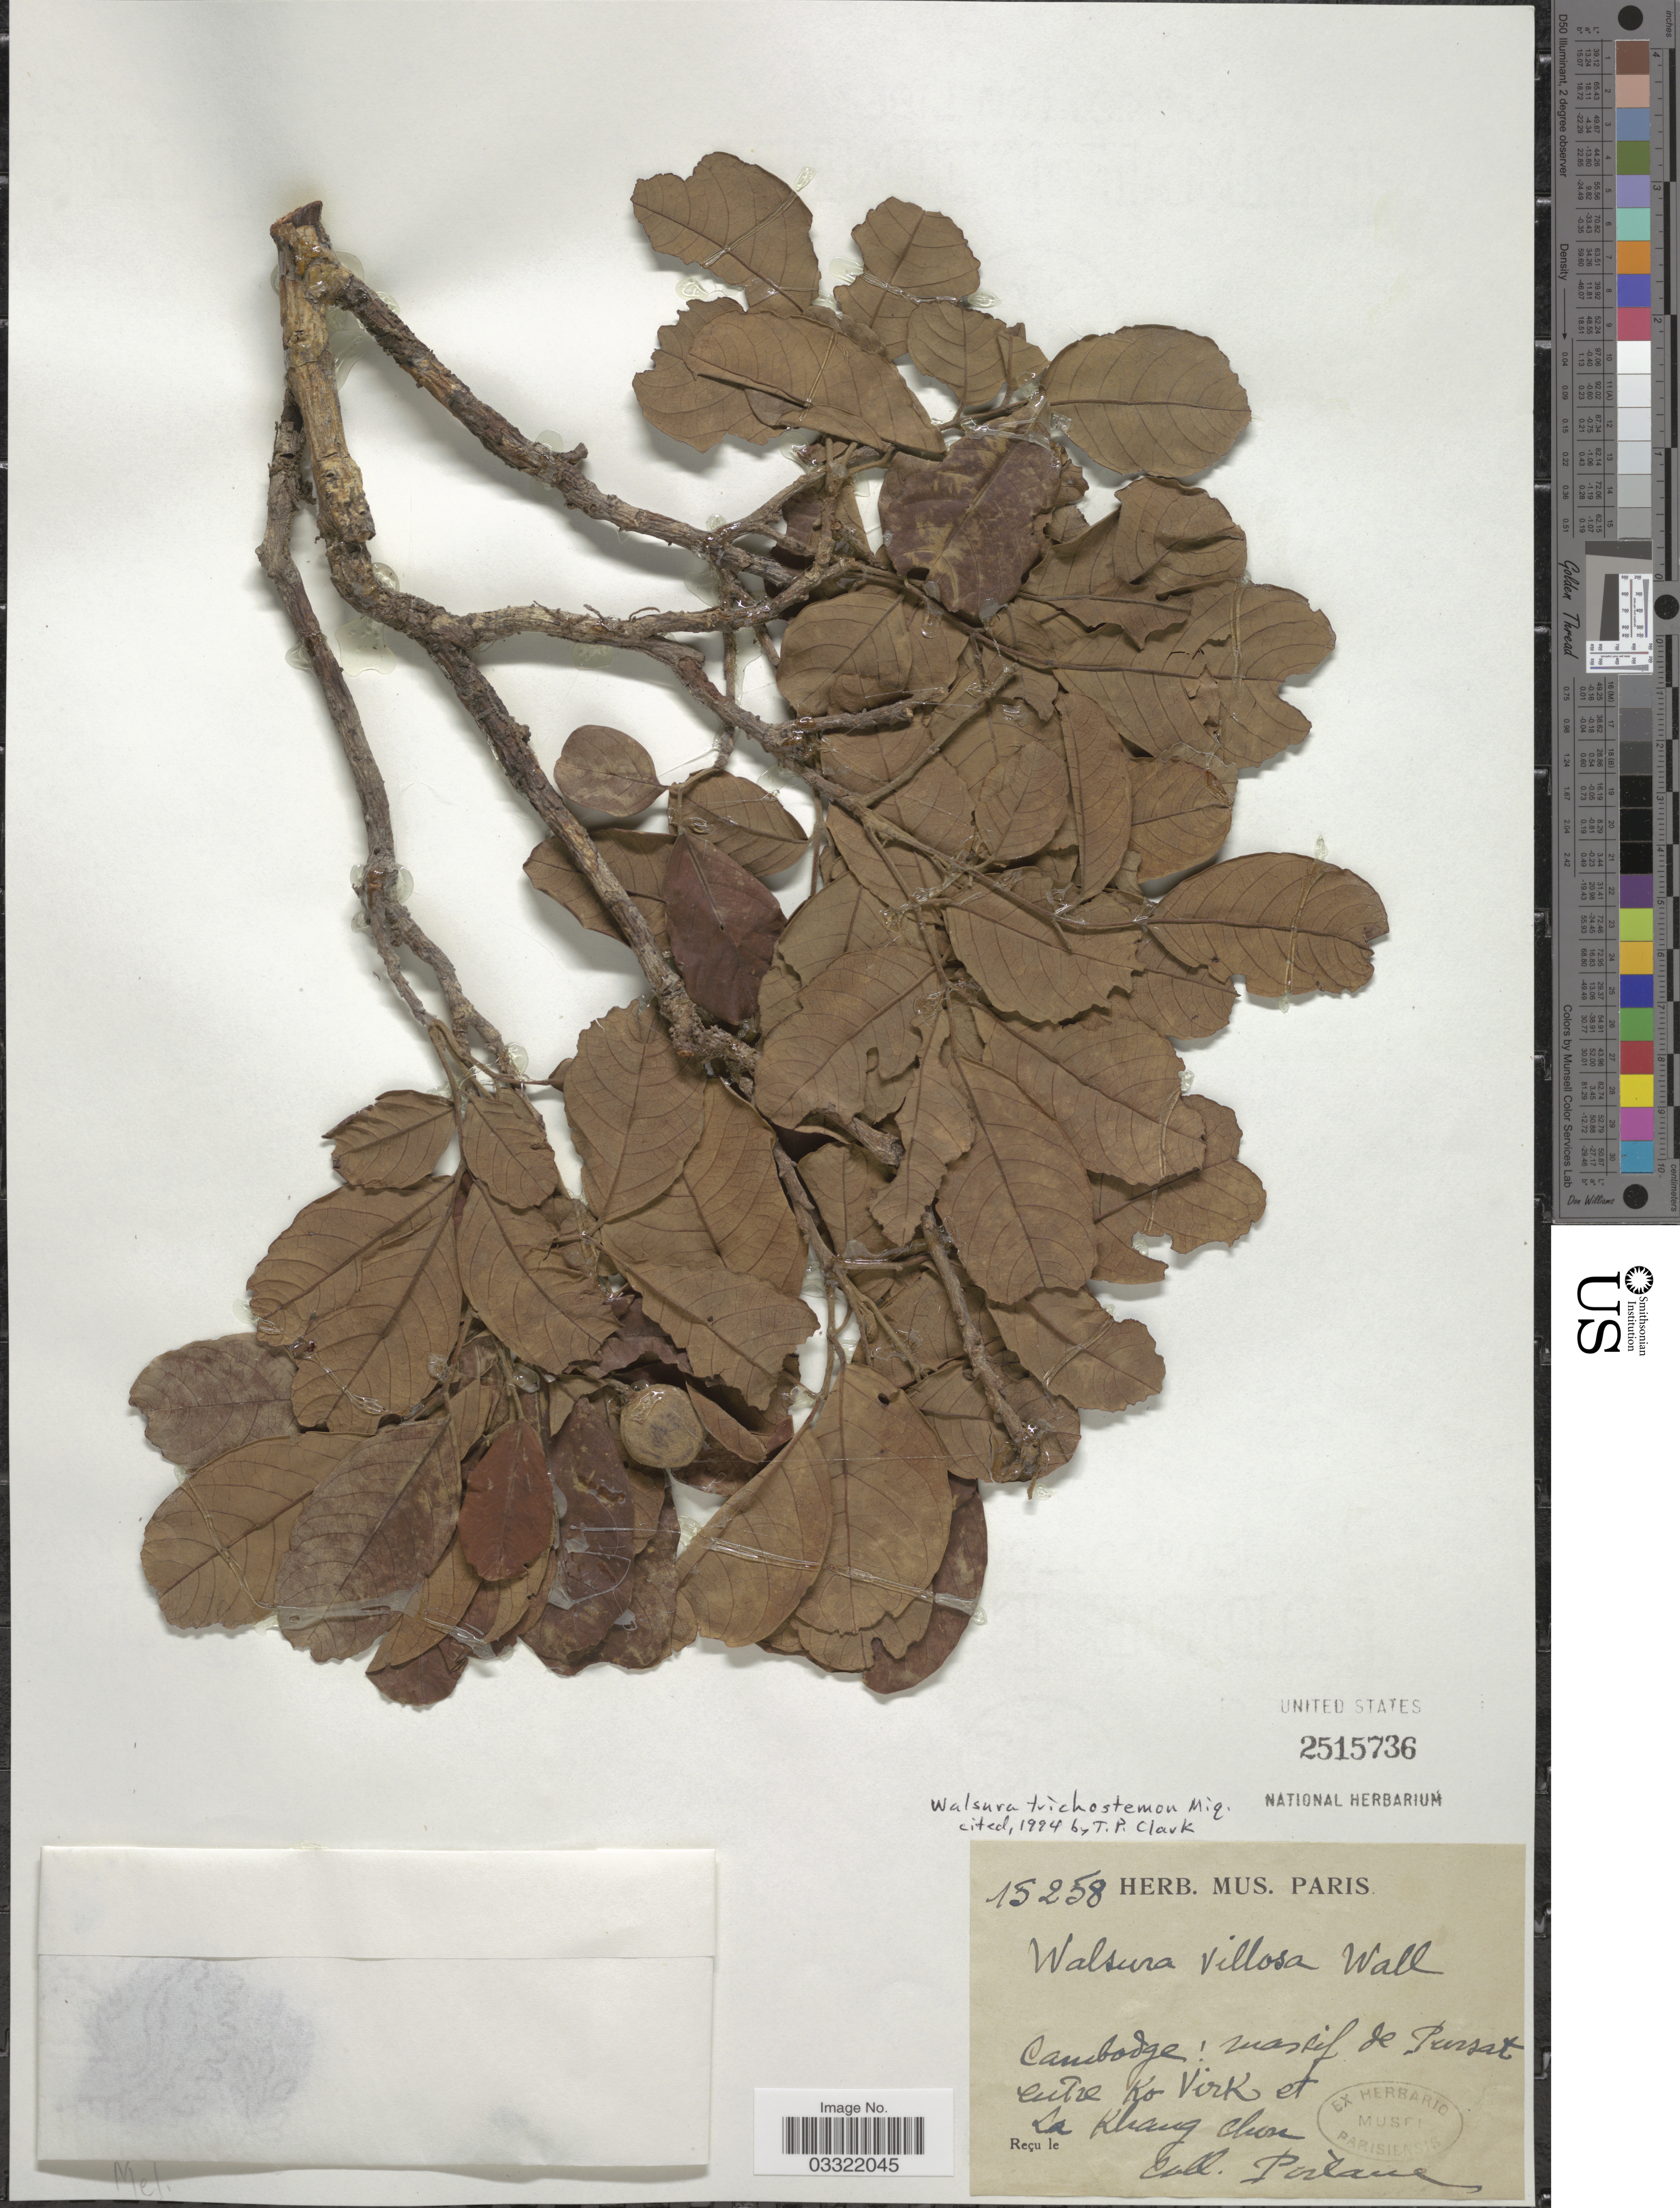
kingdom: Plantae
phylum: Tracheophyta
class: Magnoliopsida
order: Sapindales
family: Meliaceae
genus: Walsura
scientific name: Walsura trichostemon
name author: Miq.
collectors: -. Poilane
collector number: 15258*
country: Cambodia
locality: Cambodge: massif de Pursat entre Ko Virk et La Khang[interpreted] [illegible text].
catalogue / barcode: US 2515736